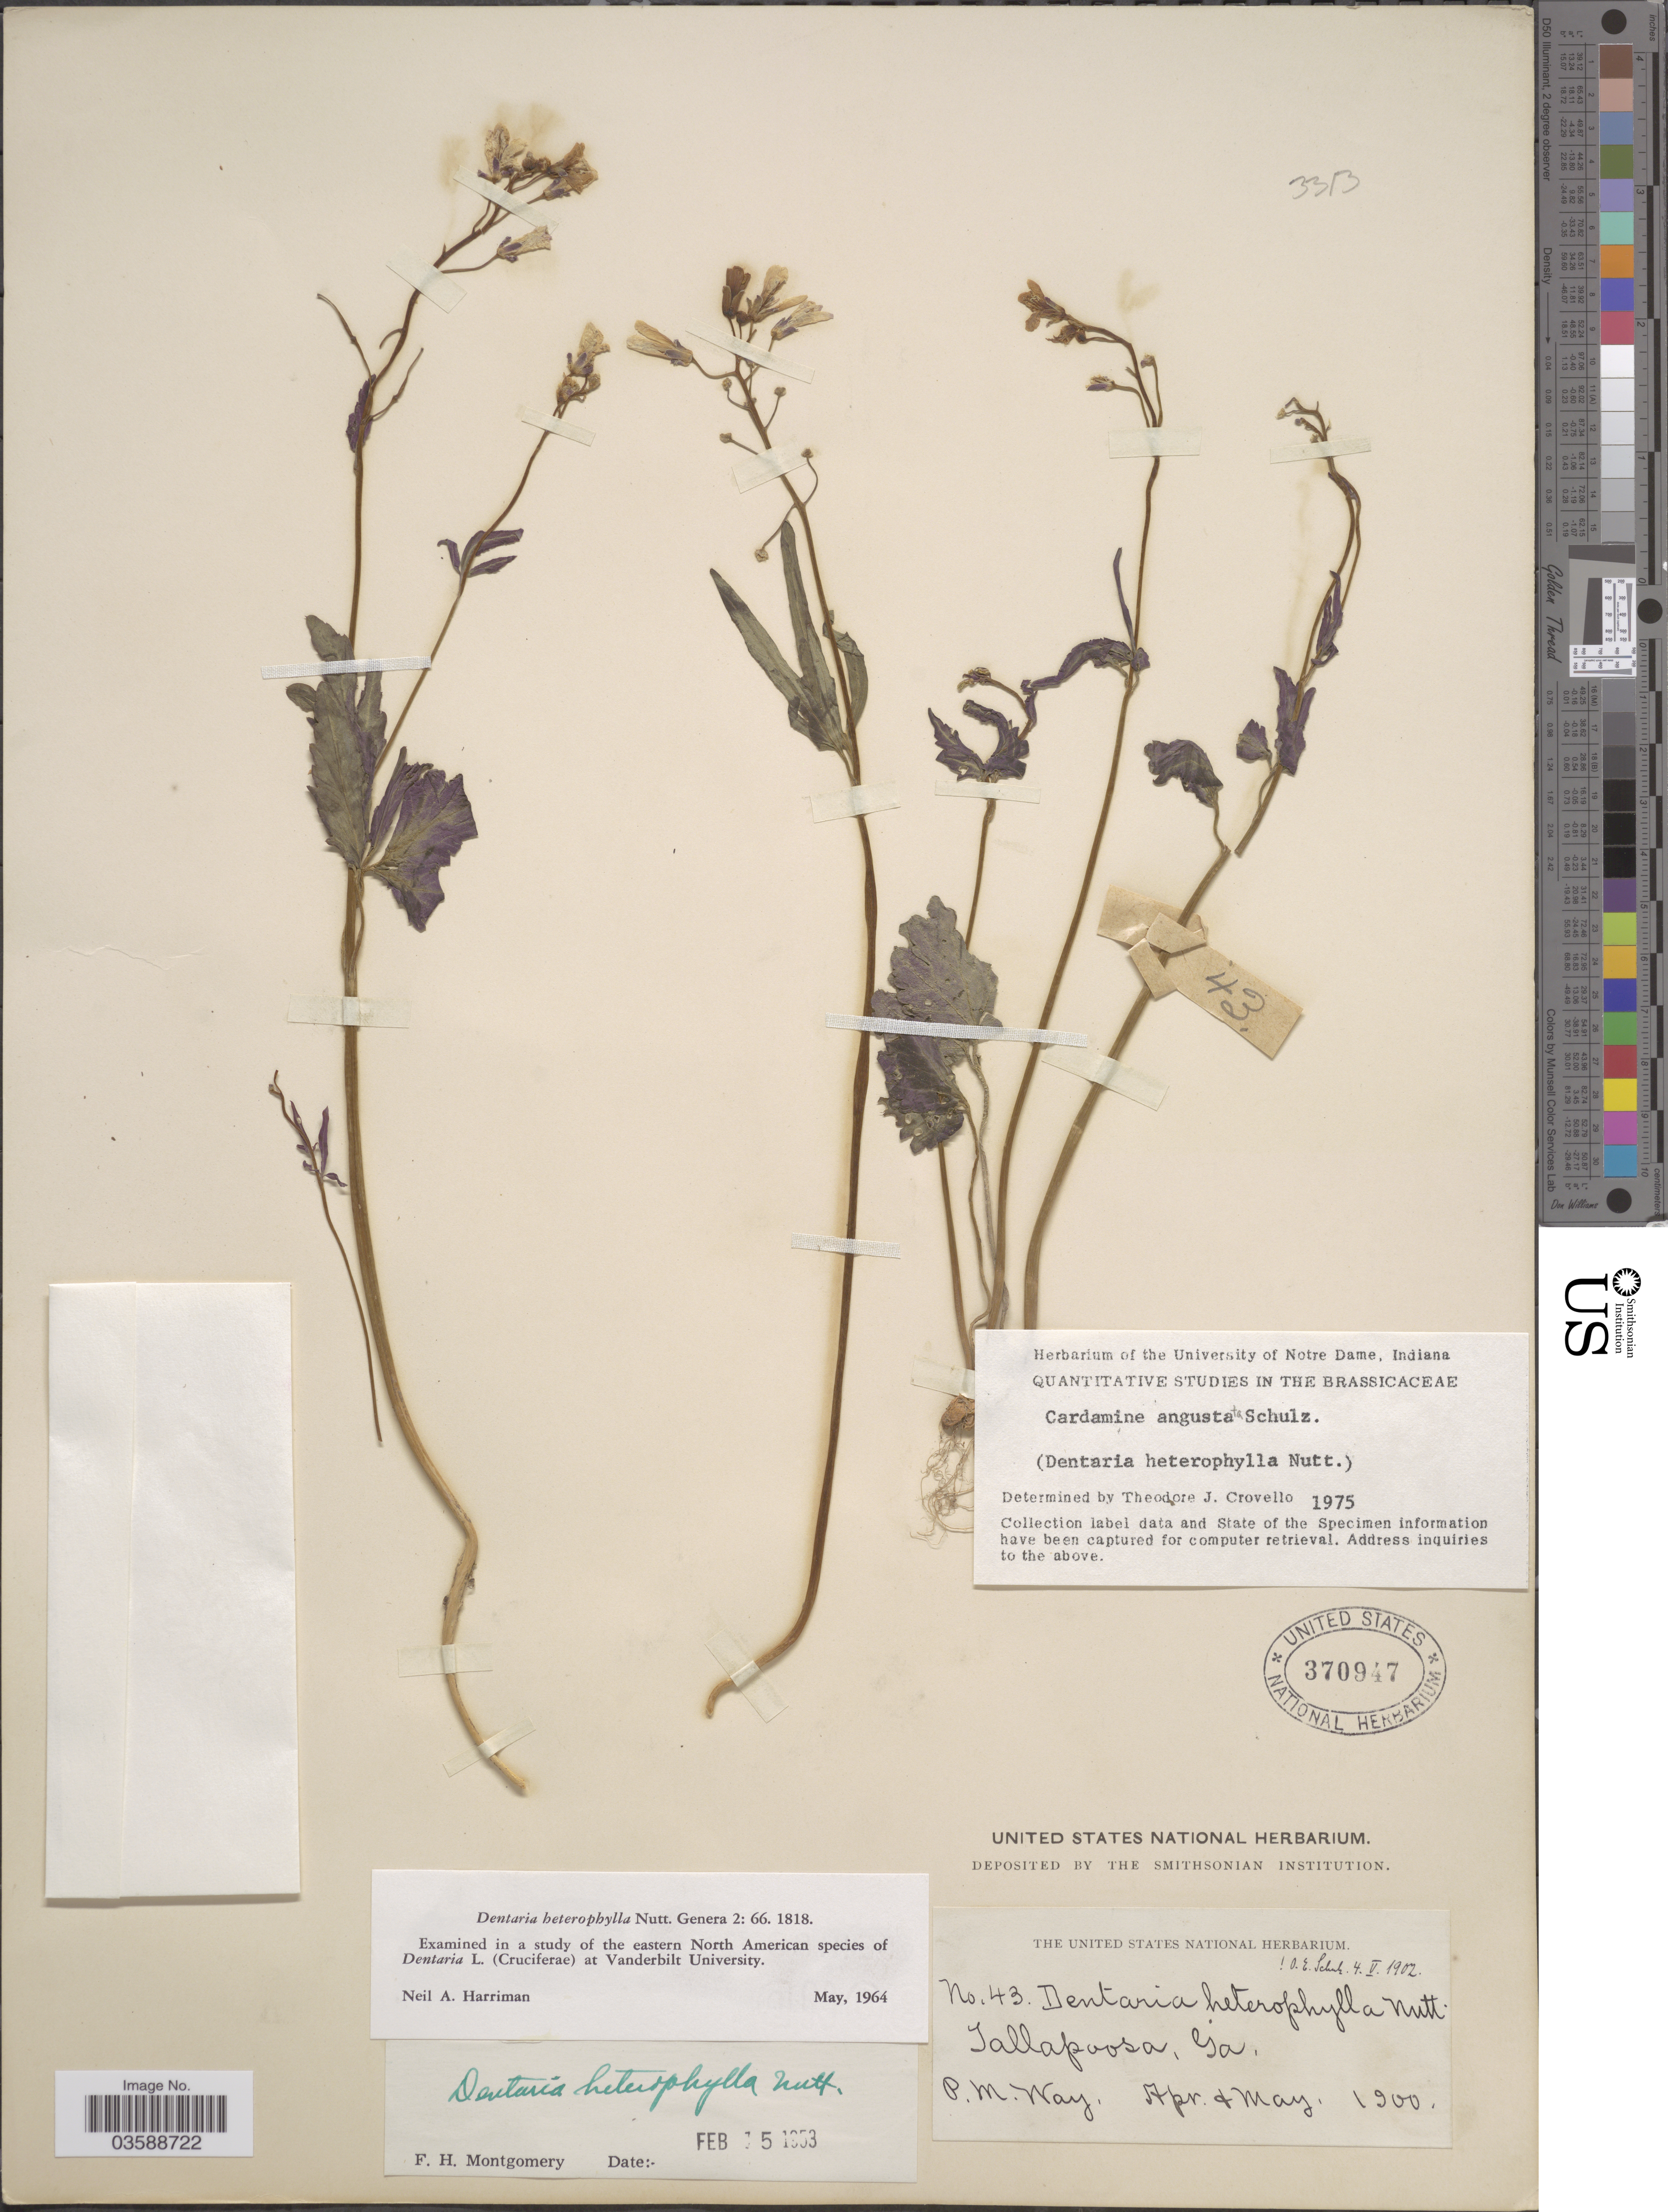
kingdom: Plantae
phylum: Tracheophyta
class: Magnoliopsida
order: Brassicales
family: Brassicaceae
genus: Cardamine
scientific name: Cardamine angustata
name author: O.E. Schulz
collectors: P. Way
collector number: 43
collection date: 1900-04/1900-05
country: United States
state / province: Georgia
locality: Tallapoosa.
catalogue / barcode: US 370947